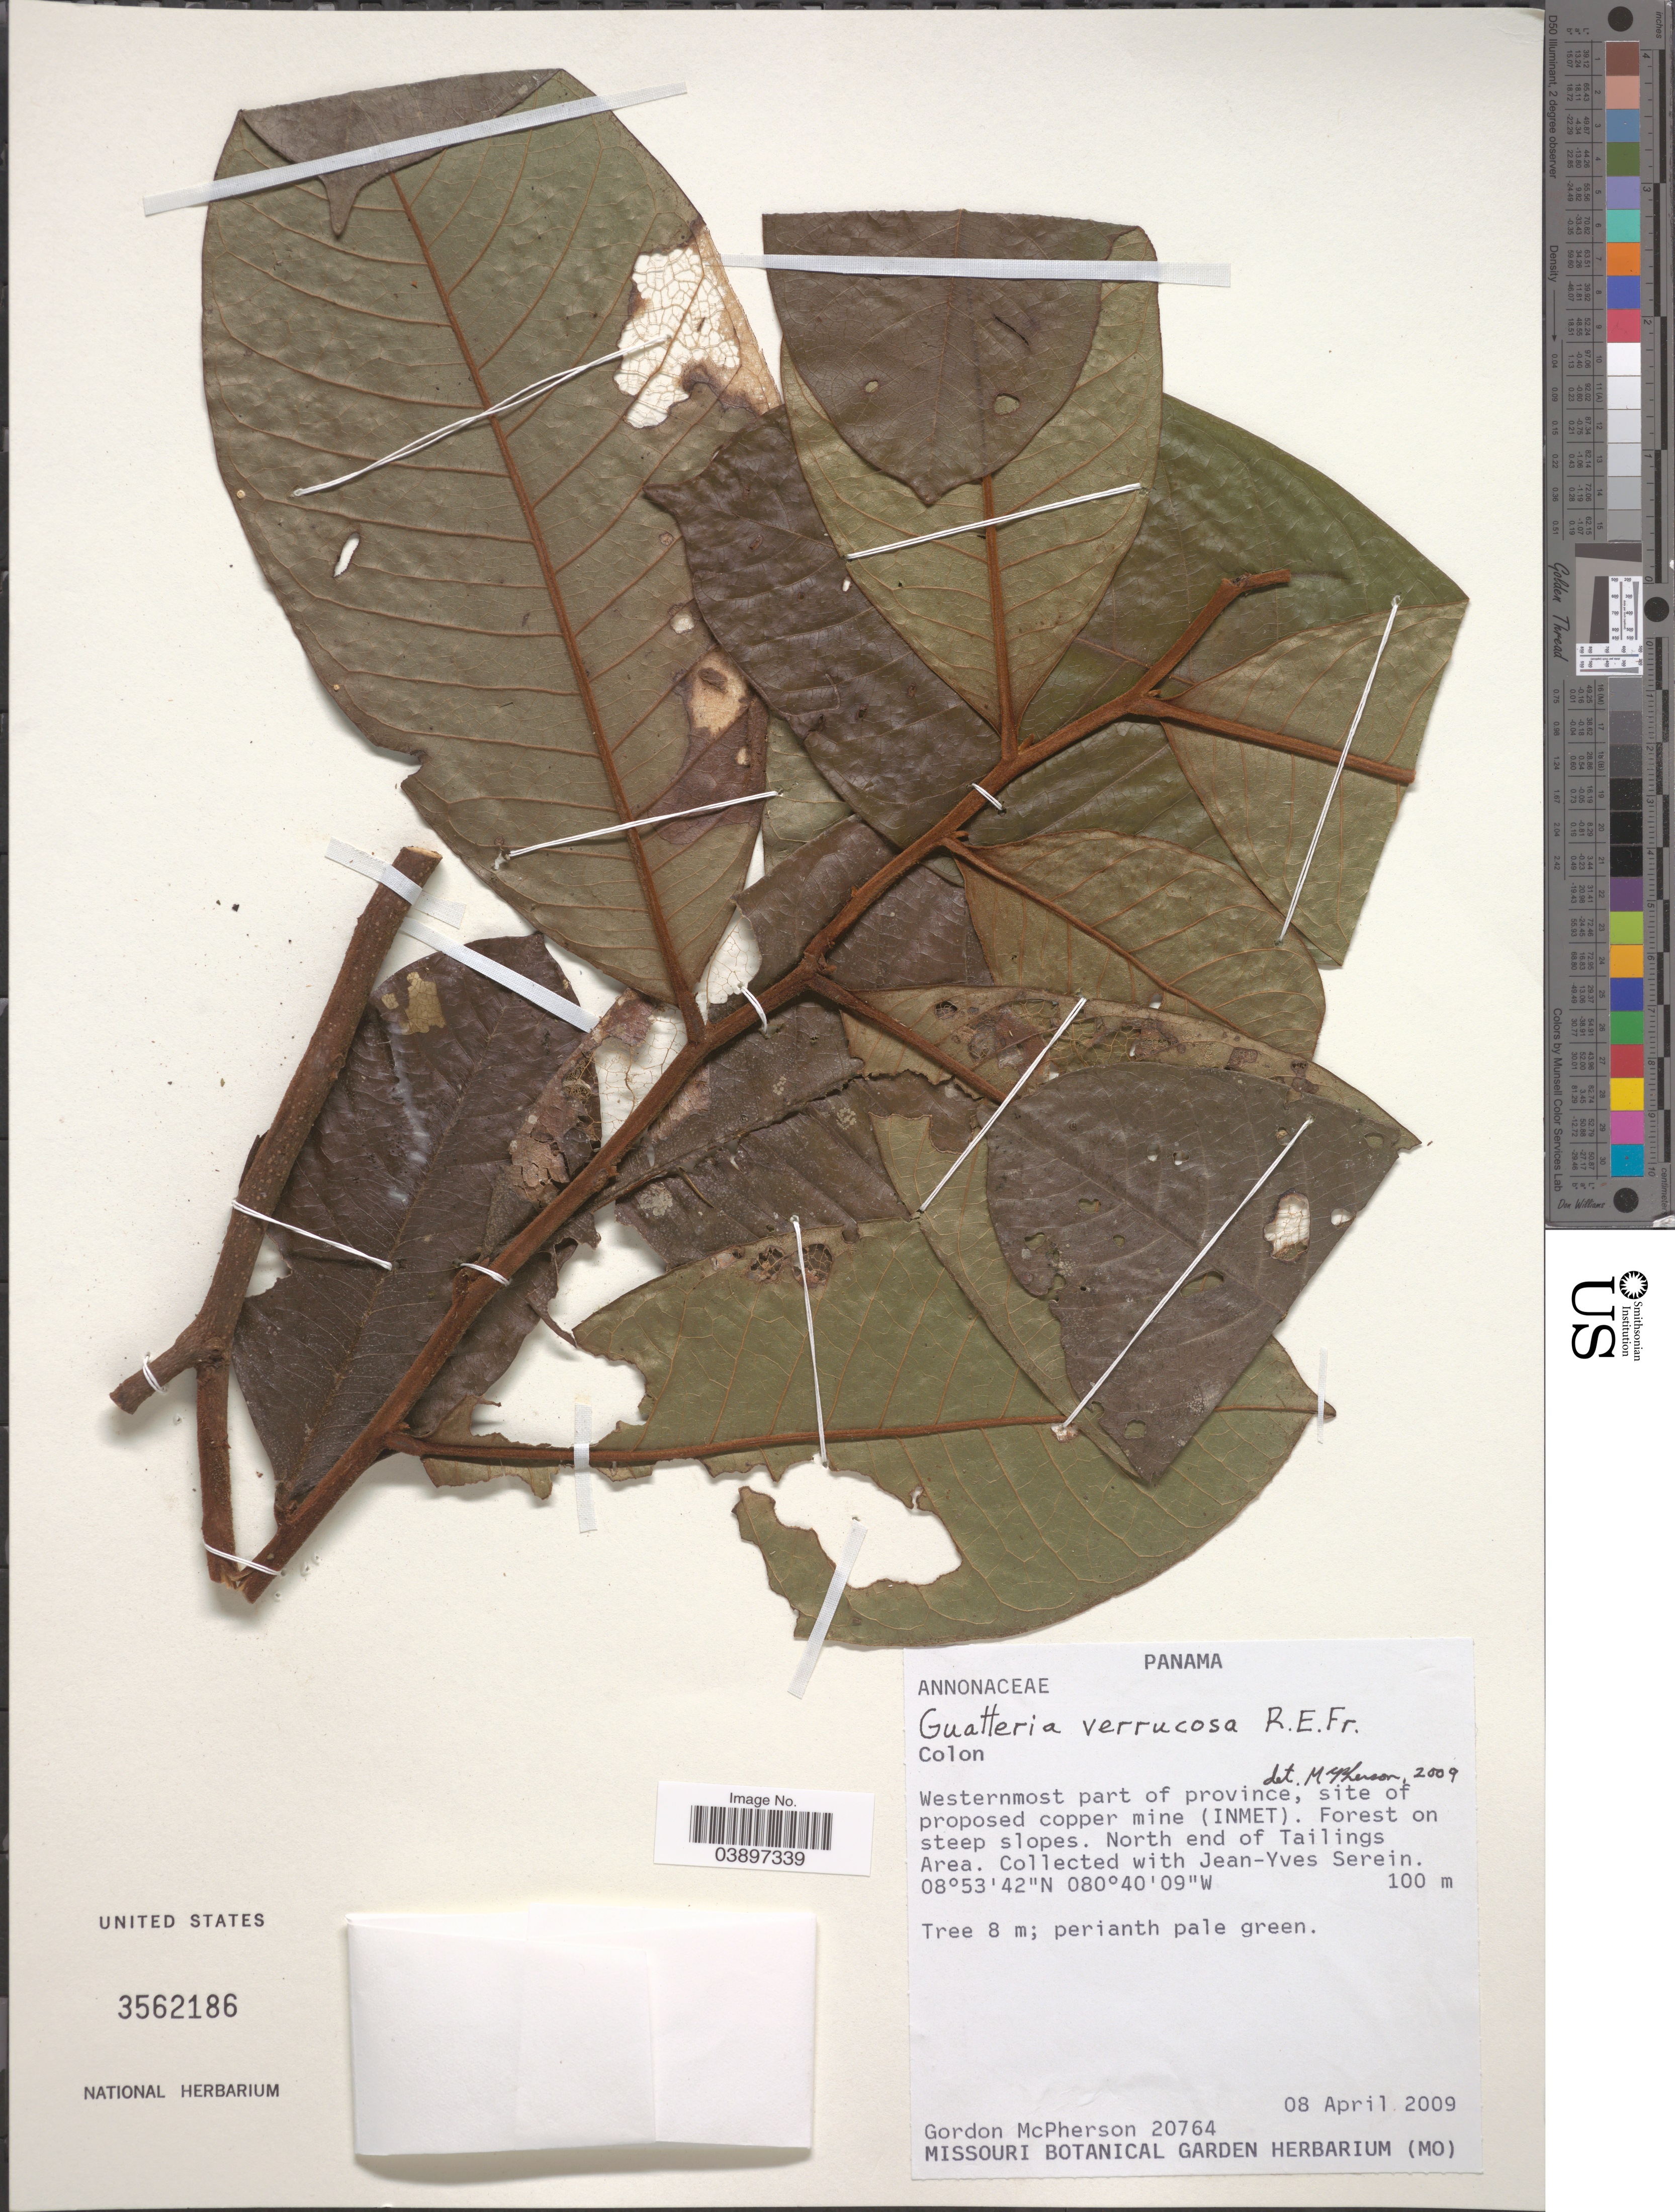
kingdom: Plantae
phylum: Tracheophyta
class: Magnoliopsida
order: Magnoliales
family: Annonaceae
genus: Guatteria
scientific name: Guatteria verrucosa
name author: R.E. Fr.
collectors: G. McPherson & J. Serein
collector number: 20764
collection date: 2009-04-08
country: Panama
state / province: Colón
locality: Westernmost part of province, site of proposed copper mine (INMET). Forest on steep slopes. North end of Tailings Area.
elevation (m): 100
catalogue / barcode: US 3562186